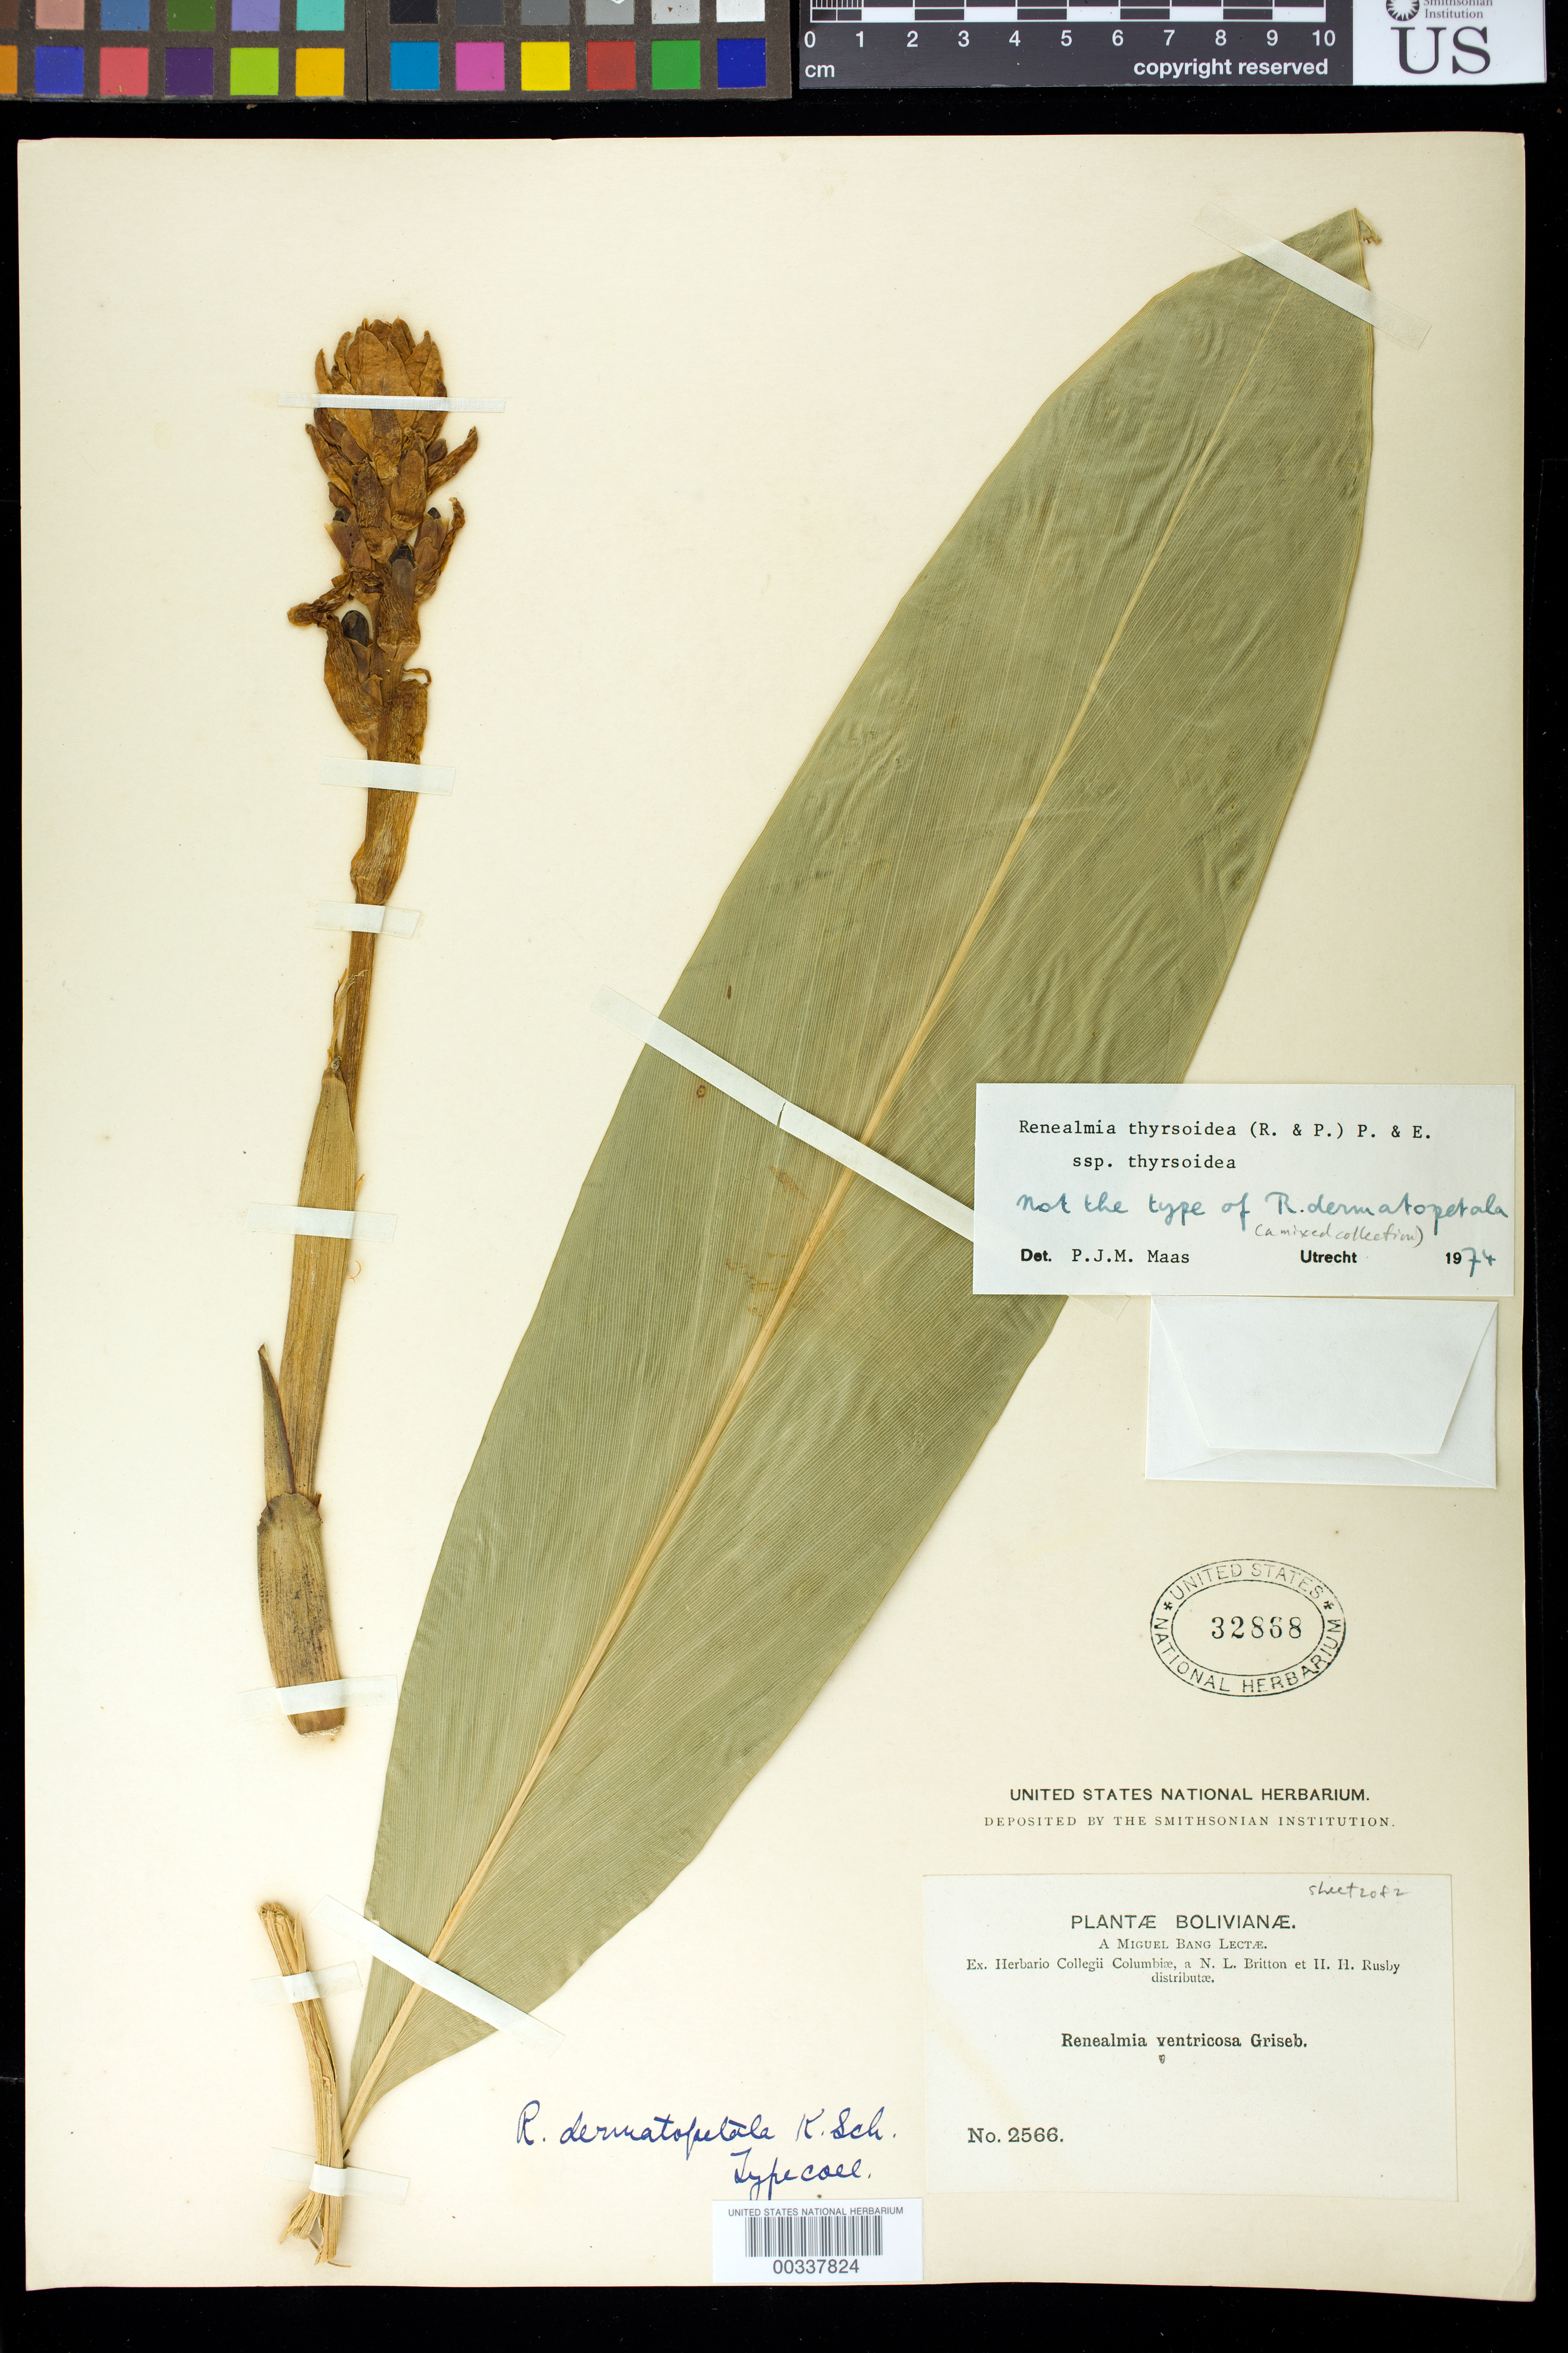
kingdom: Plantae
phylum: Tracheophyta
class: Liliopsida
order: Zingiberales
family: Zingiberaceae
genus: Renealmia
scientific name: Renealmia dermatopetala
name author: K. Schum.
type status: Lectotype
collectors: M. Bang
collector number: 2566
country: Bolivia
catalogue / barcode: US 32868